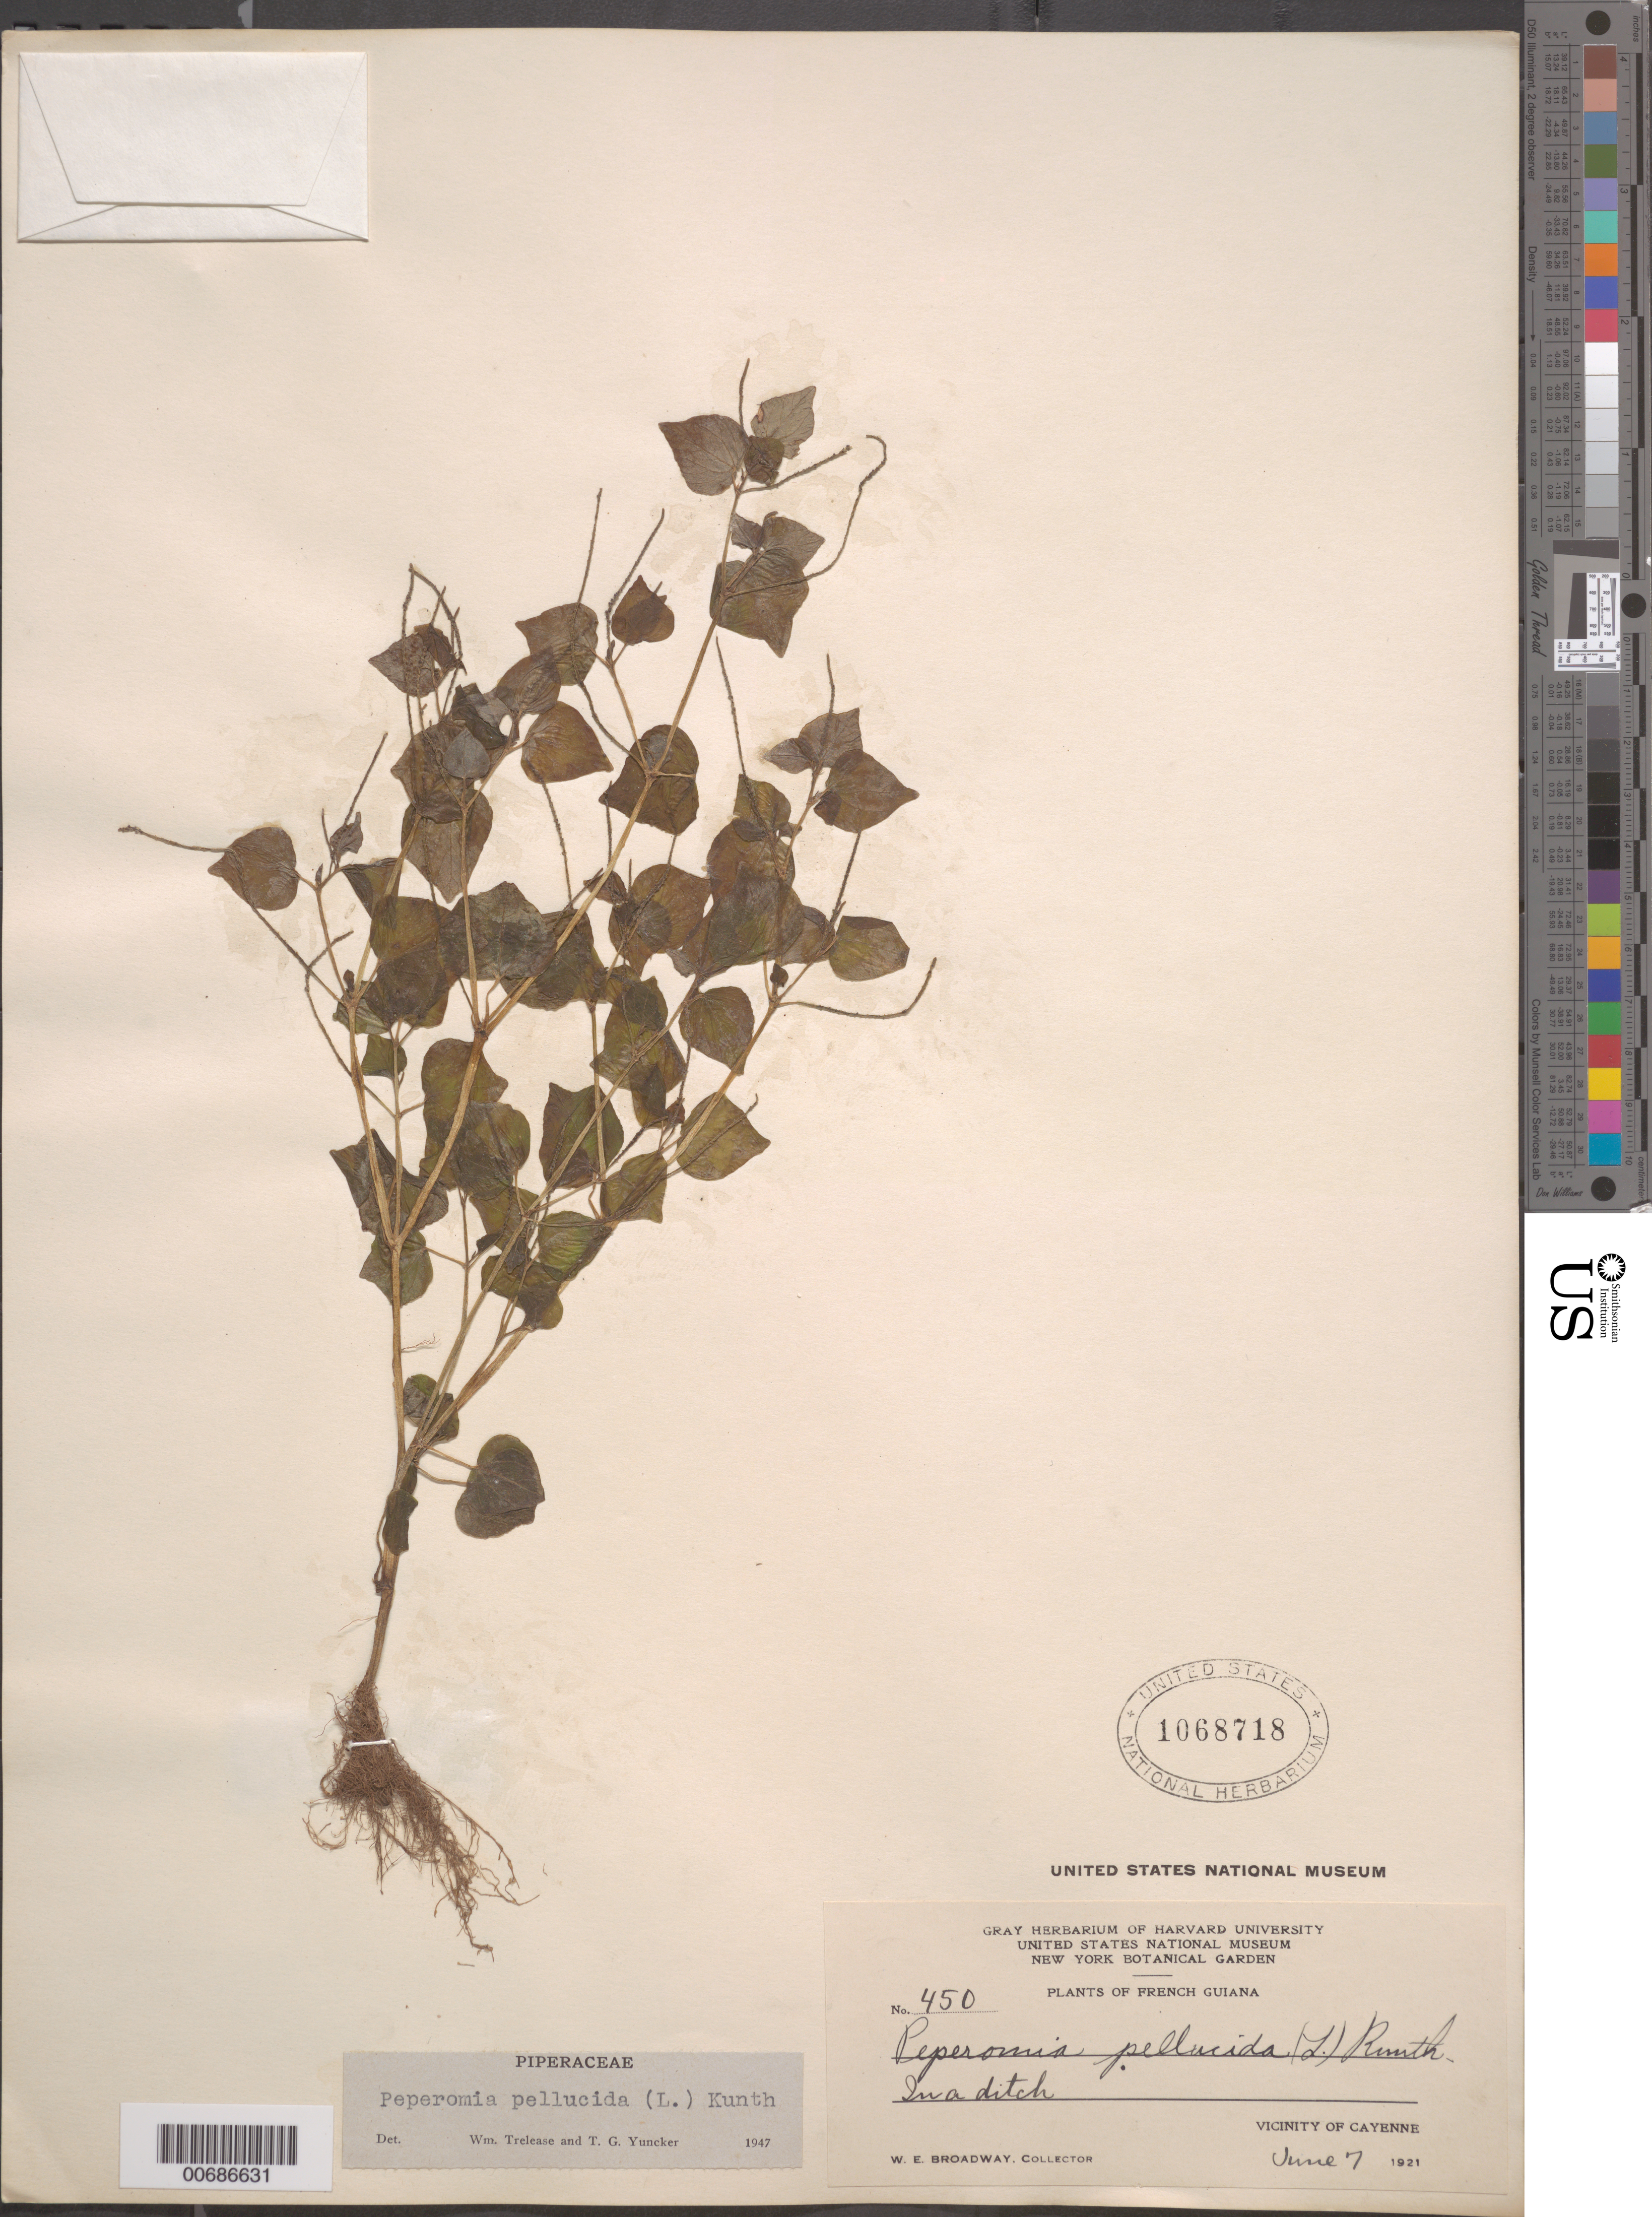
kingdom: Plantae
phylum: Tracheophyta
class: Magnoliopsida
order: Piperales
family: Piperaceae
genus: Peperomia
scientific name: Peperomia pellucida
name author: (L.) Kunth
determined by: Trelease, W.; Yuncker, T. G.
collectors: W. E. Broadway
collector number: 450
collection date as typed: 7-Jun-21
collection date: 1921-06-07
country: French Guiana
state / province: Cayenne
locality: Cayenne, vic.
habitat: In a ditch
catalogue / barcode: US 1068718